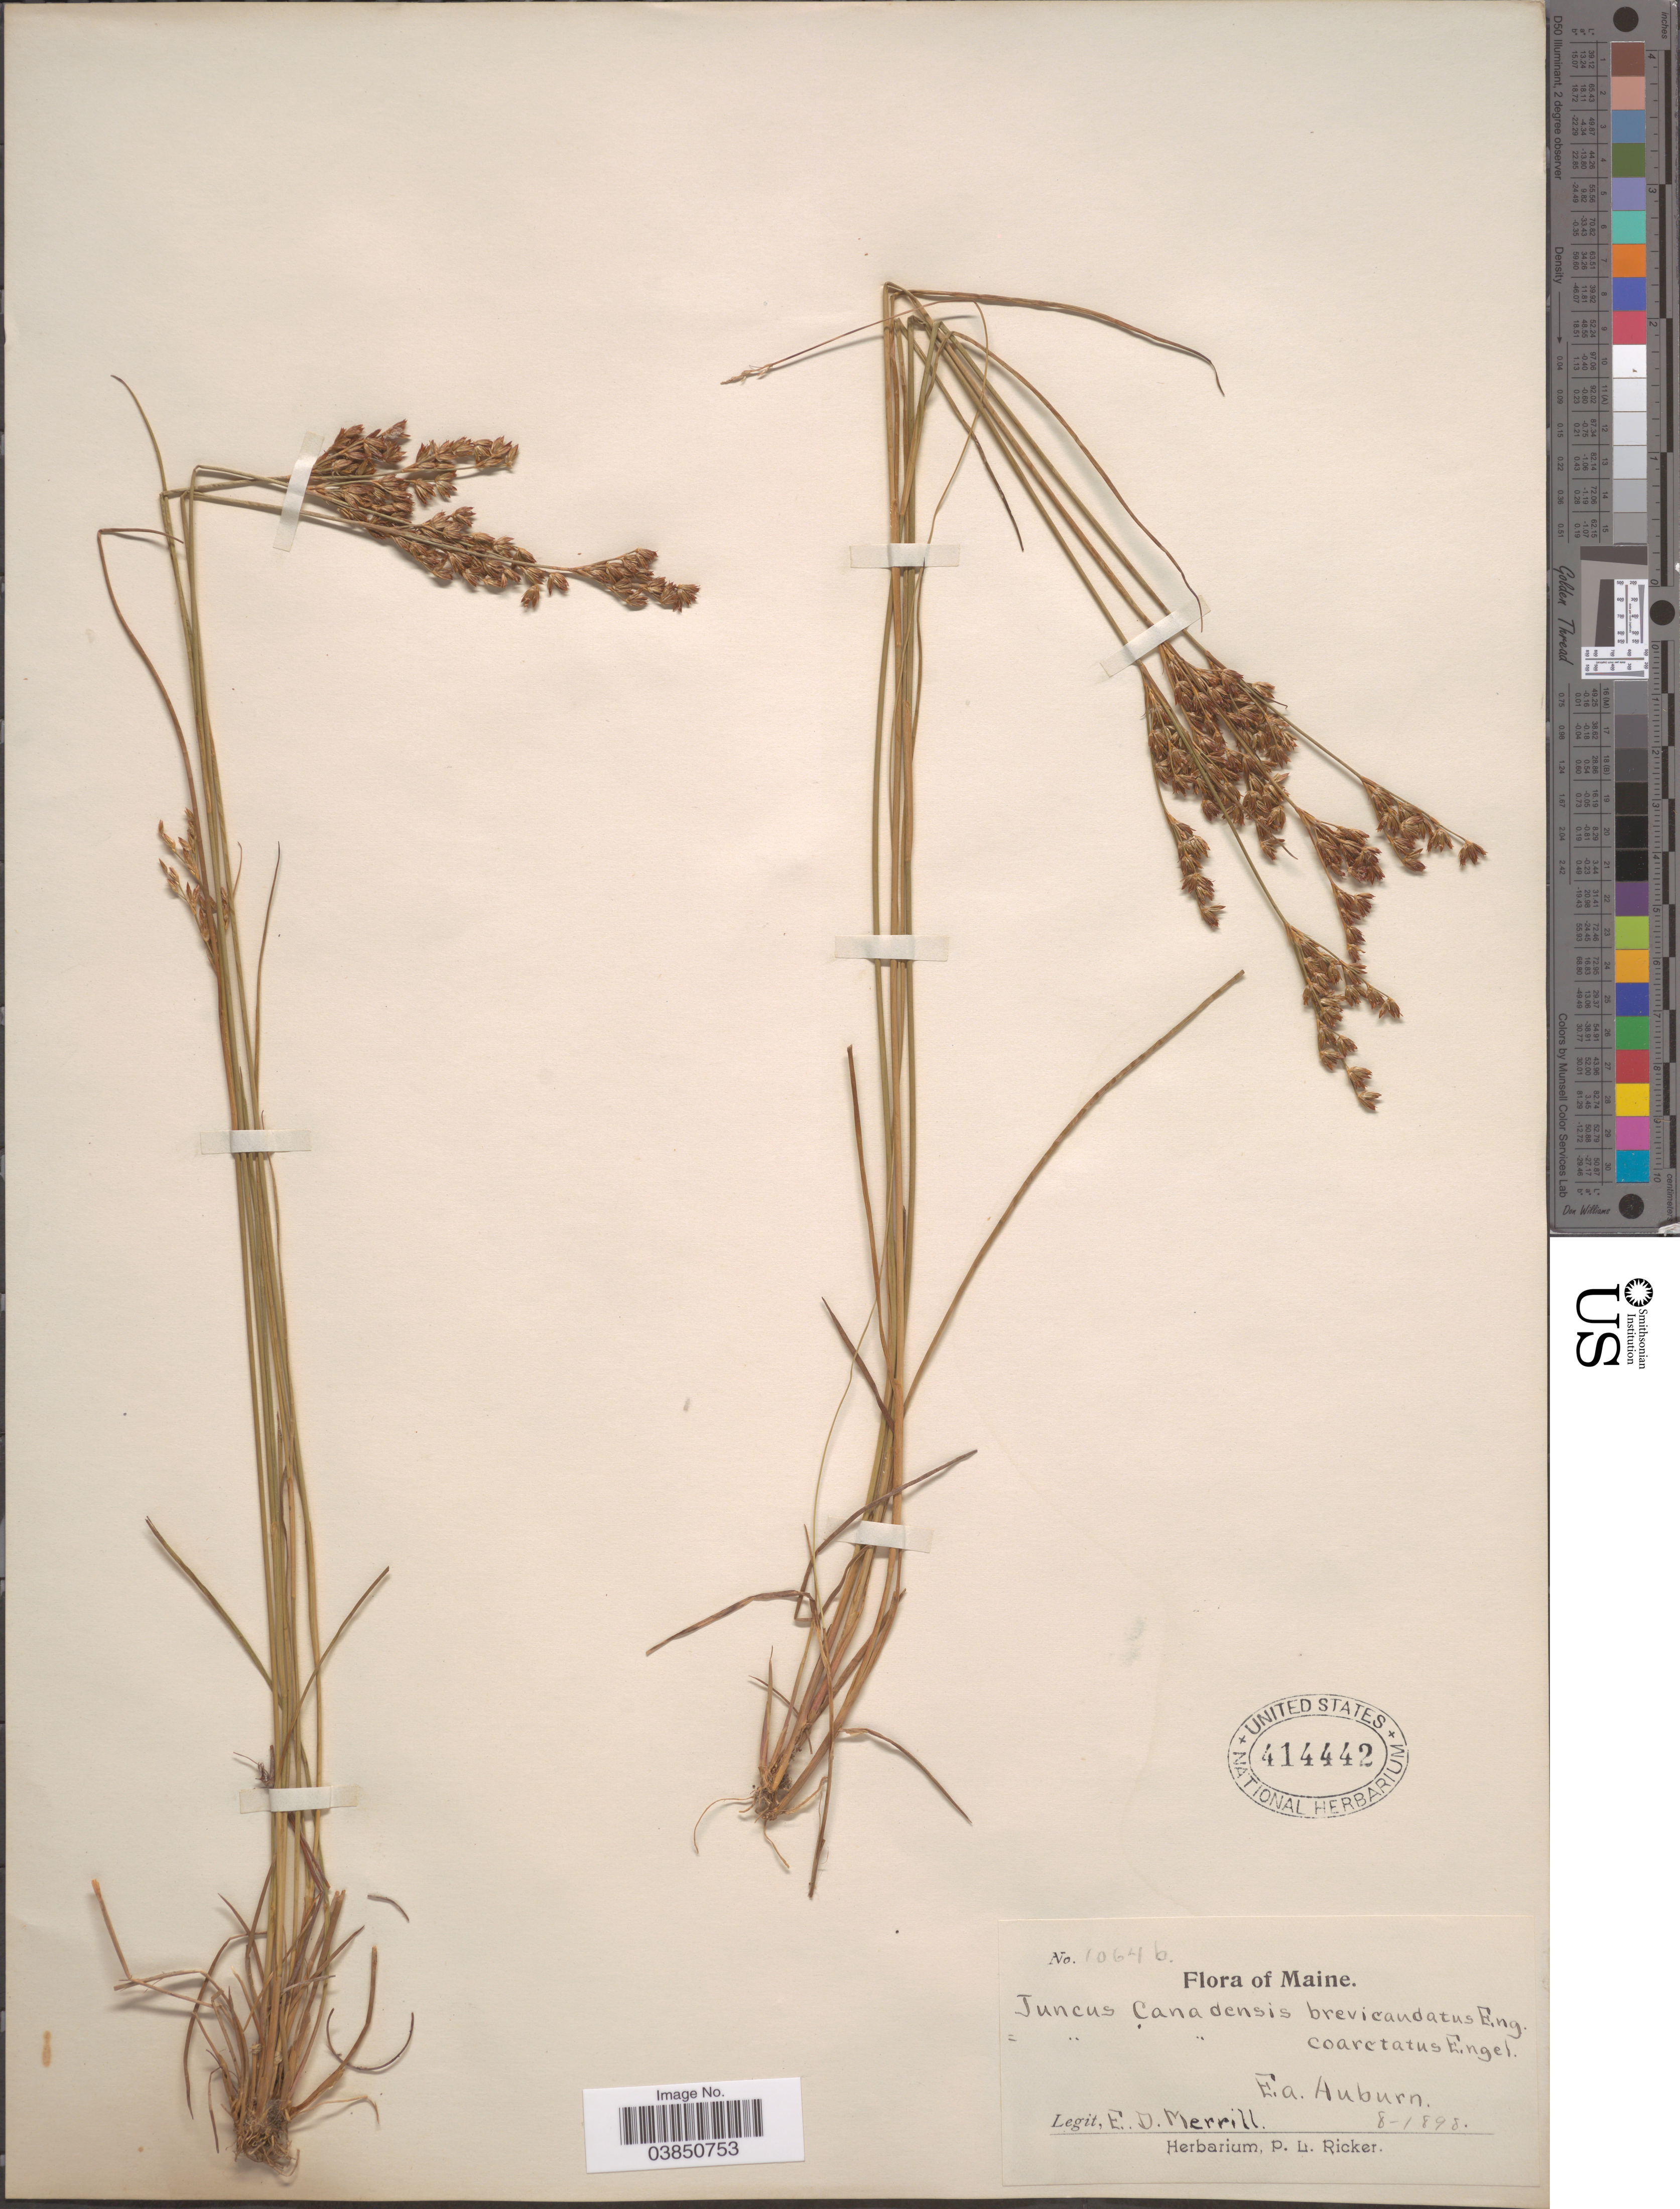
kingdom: Plantae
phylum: Tracheophyta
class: Liliopsida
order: Poales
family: Juncaceae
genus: Juncus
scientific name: Juncus brevicaudatus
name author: (Engelm.) Fernald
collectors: E. D. Merrill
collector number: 10646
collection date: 1898-08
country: United States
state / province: Maine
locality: E.a. Auburn.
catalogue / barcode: US 414442